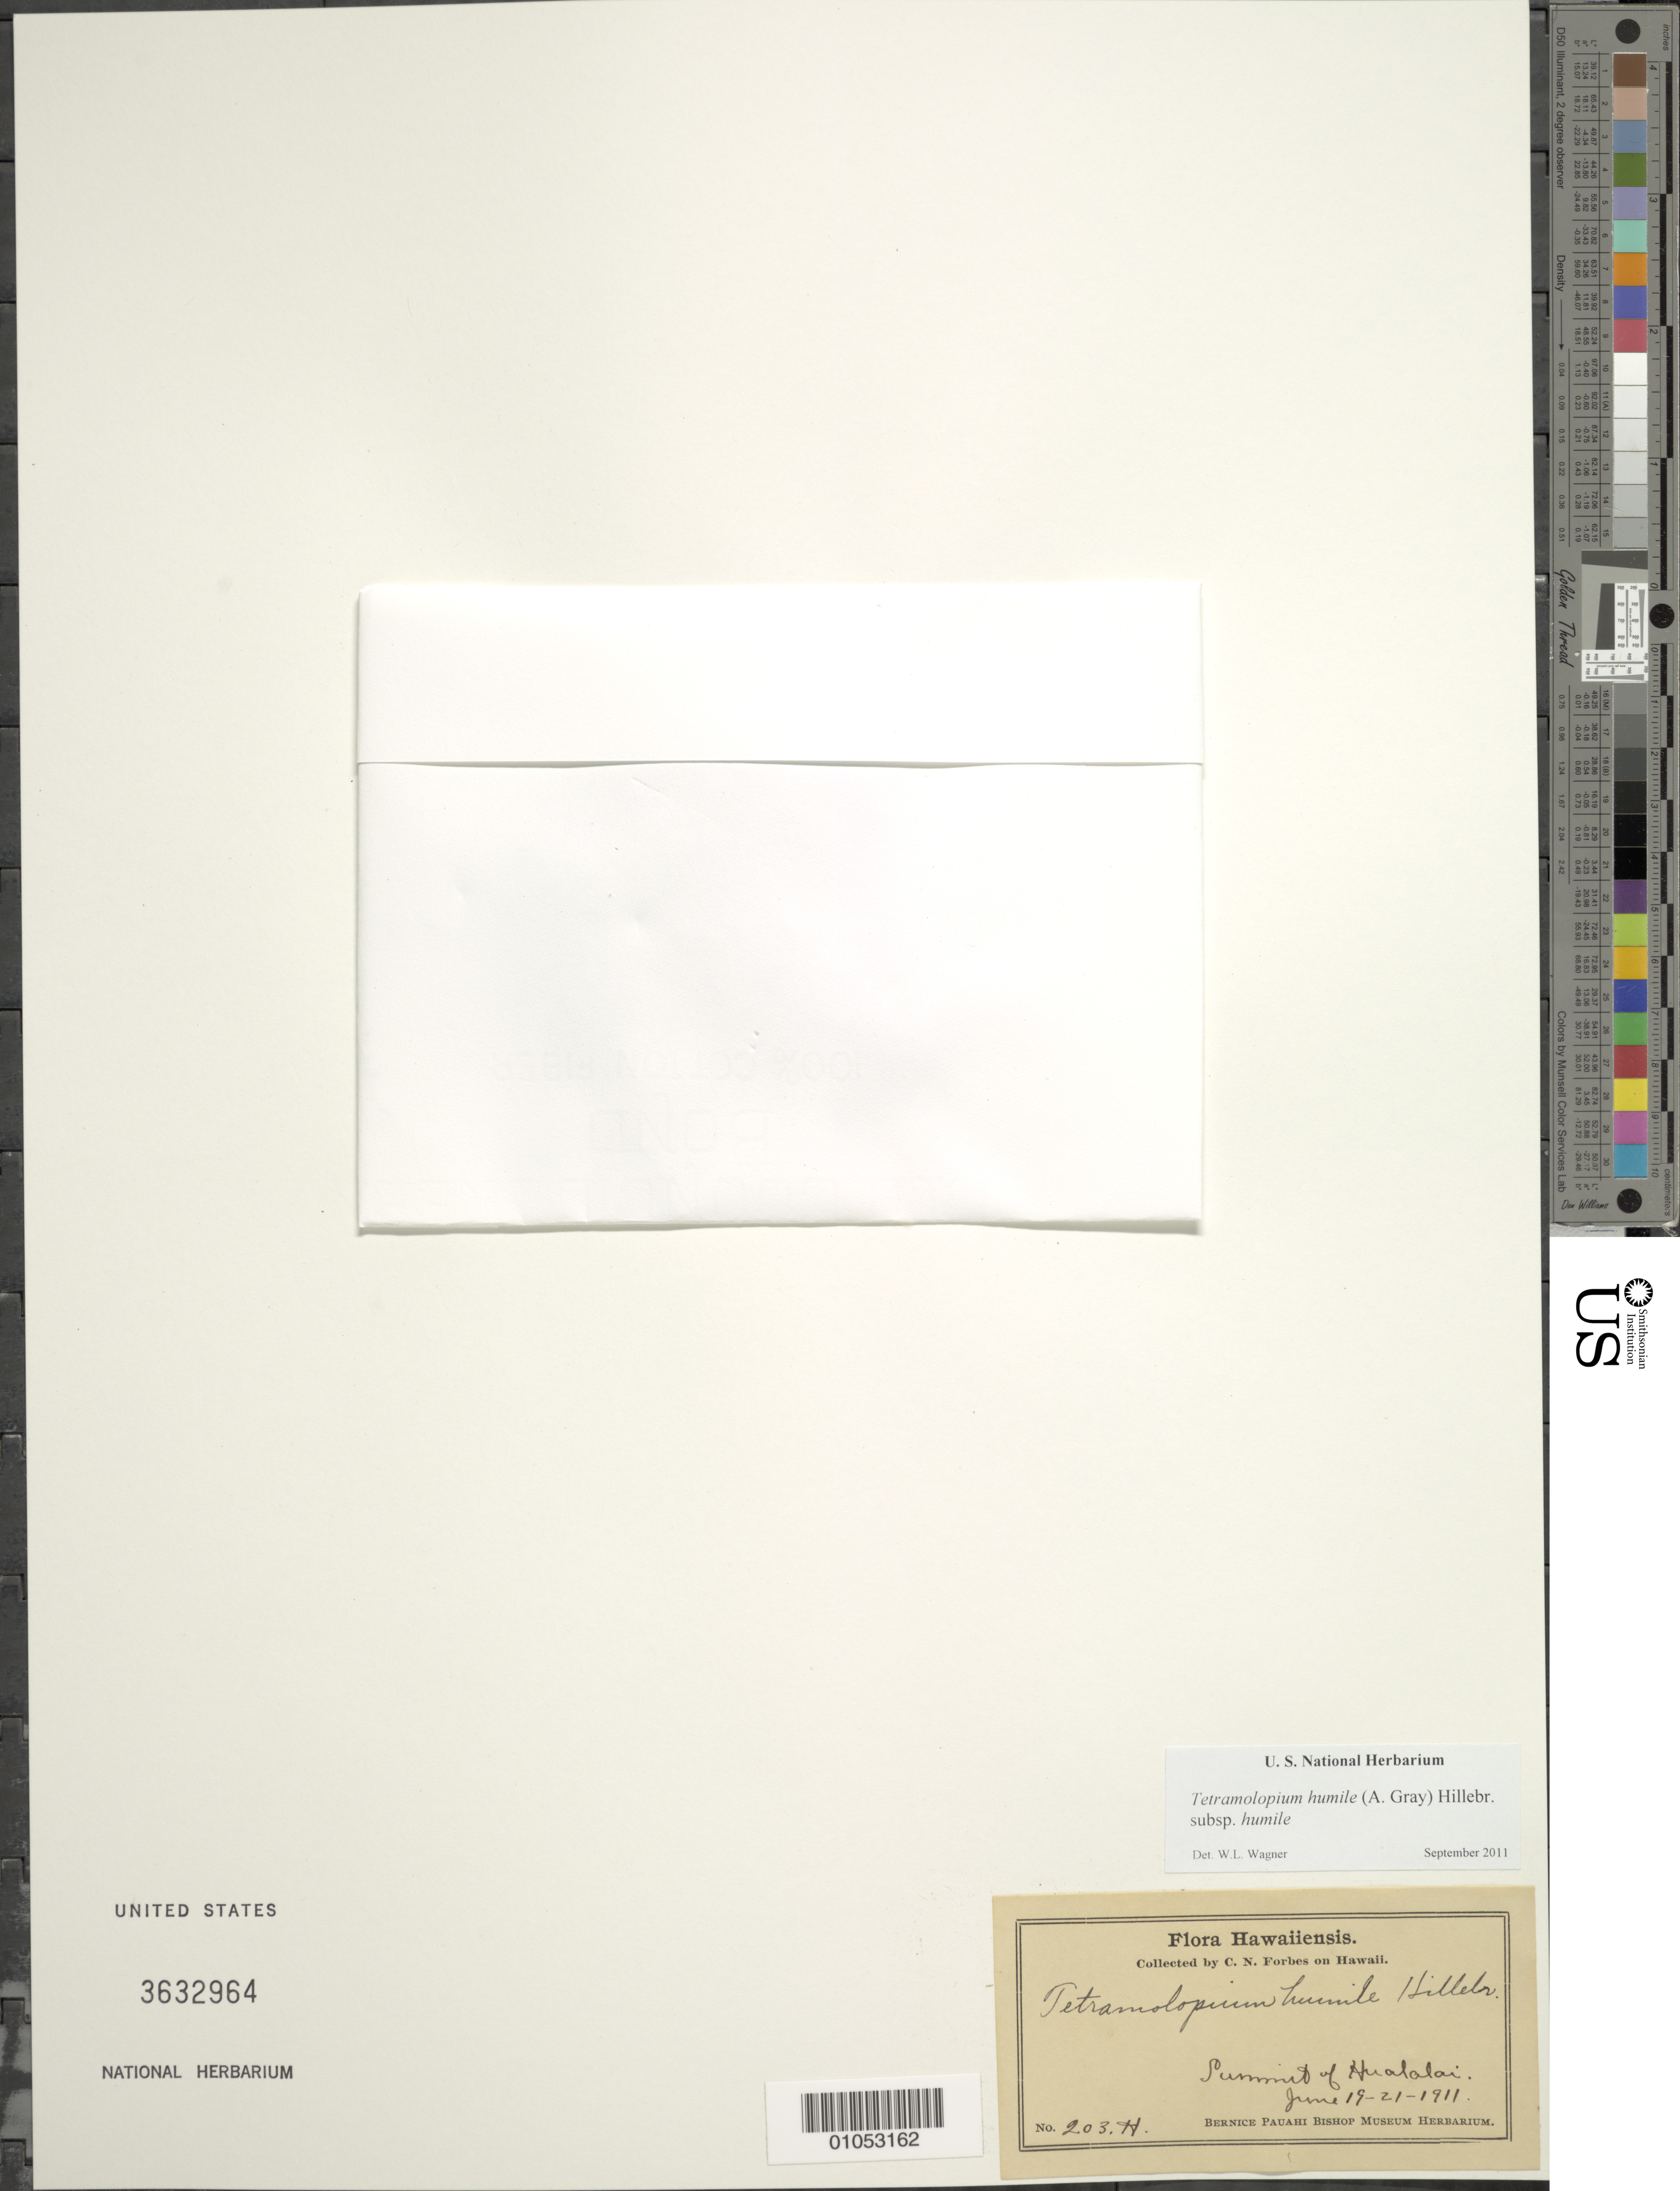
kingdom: Plantae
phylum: Tracheophyta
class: Magnoliopsida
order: Asterales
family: Asteraceae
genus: Tetramolopium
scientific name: Tetramolopium humile subsp. humile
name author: (A. Gray) Hillebr.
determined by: Wagner, W. L., (BOT), Smithsonian Institution - National Museum of Natural History (UNITED STATES)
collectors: C. N. Forbes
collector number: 203.H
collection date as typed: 19-21 June 1911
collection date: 1911-06-19/1911-06-21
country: United States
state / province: Hawaii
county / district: Hawaii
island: Hawaii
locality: Summit of Hualalai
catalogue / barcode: US 3632964